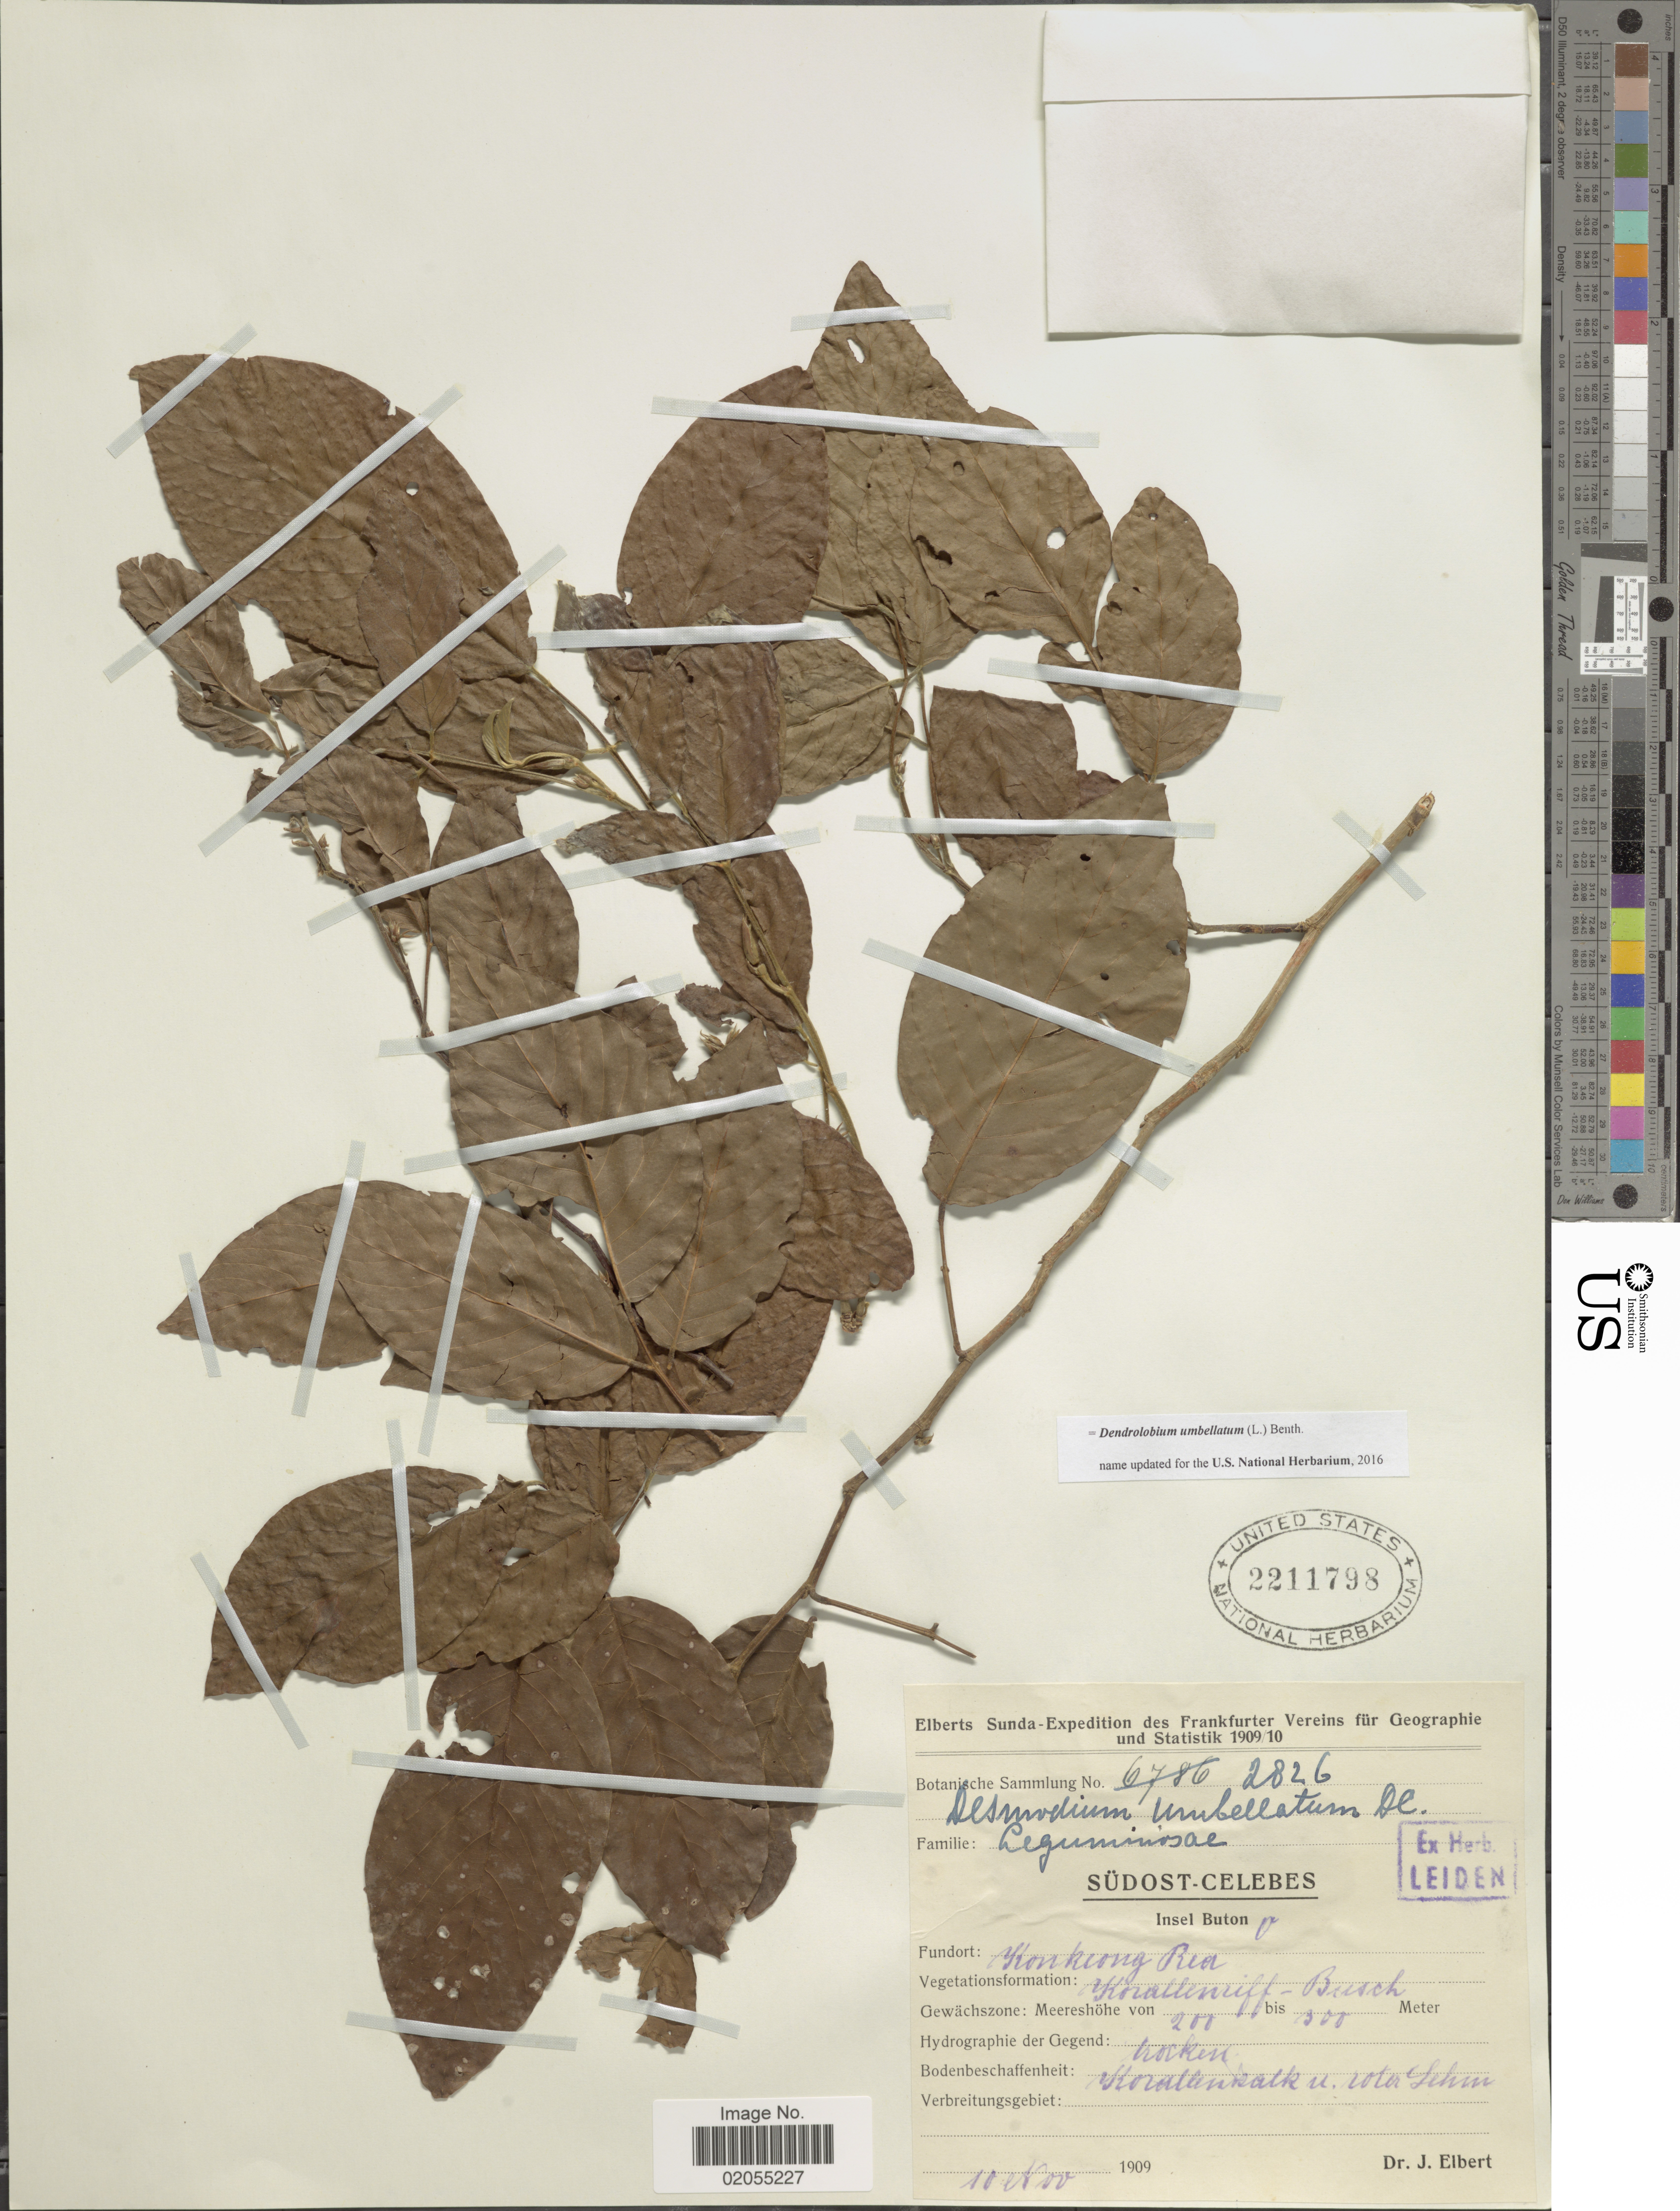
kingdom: Plantae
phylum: Tracheophyta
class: Magnoliopsida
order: Fabales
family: Fabaceae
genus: Dendrolobium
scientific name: Dendrolobium umbellatum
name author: (L.) Benth.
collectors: J. Elbert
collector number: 2826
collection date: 1909-11-10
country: Indonesia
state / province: Sulawesi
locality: Sudost-Celebes, Insel Buton, Konkeong Rea [interpreted]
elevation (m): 200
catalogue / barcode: US 2211798